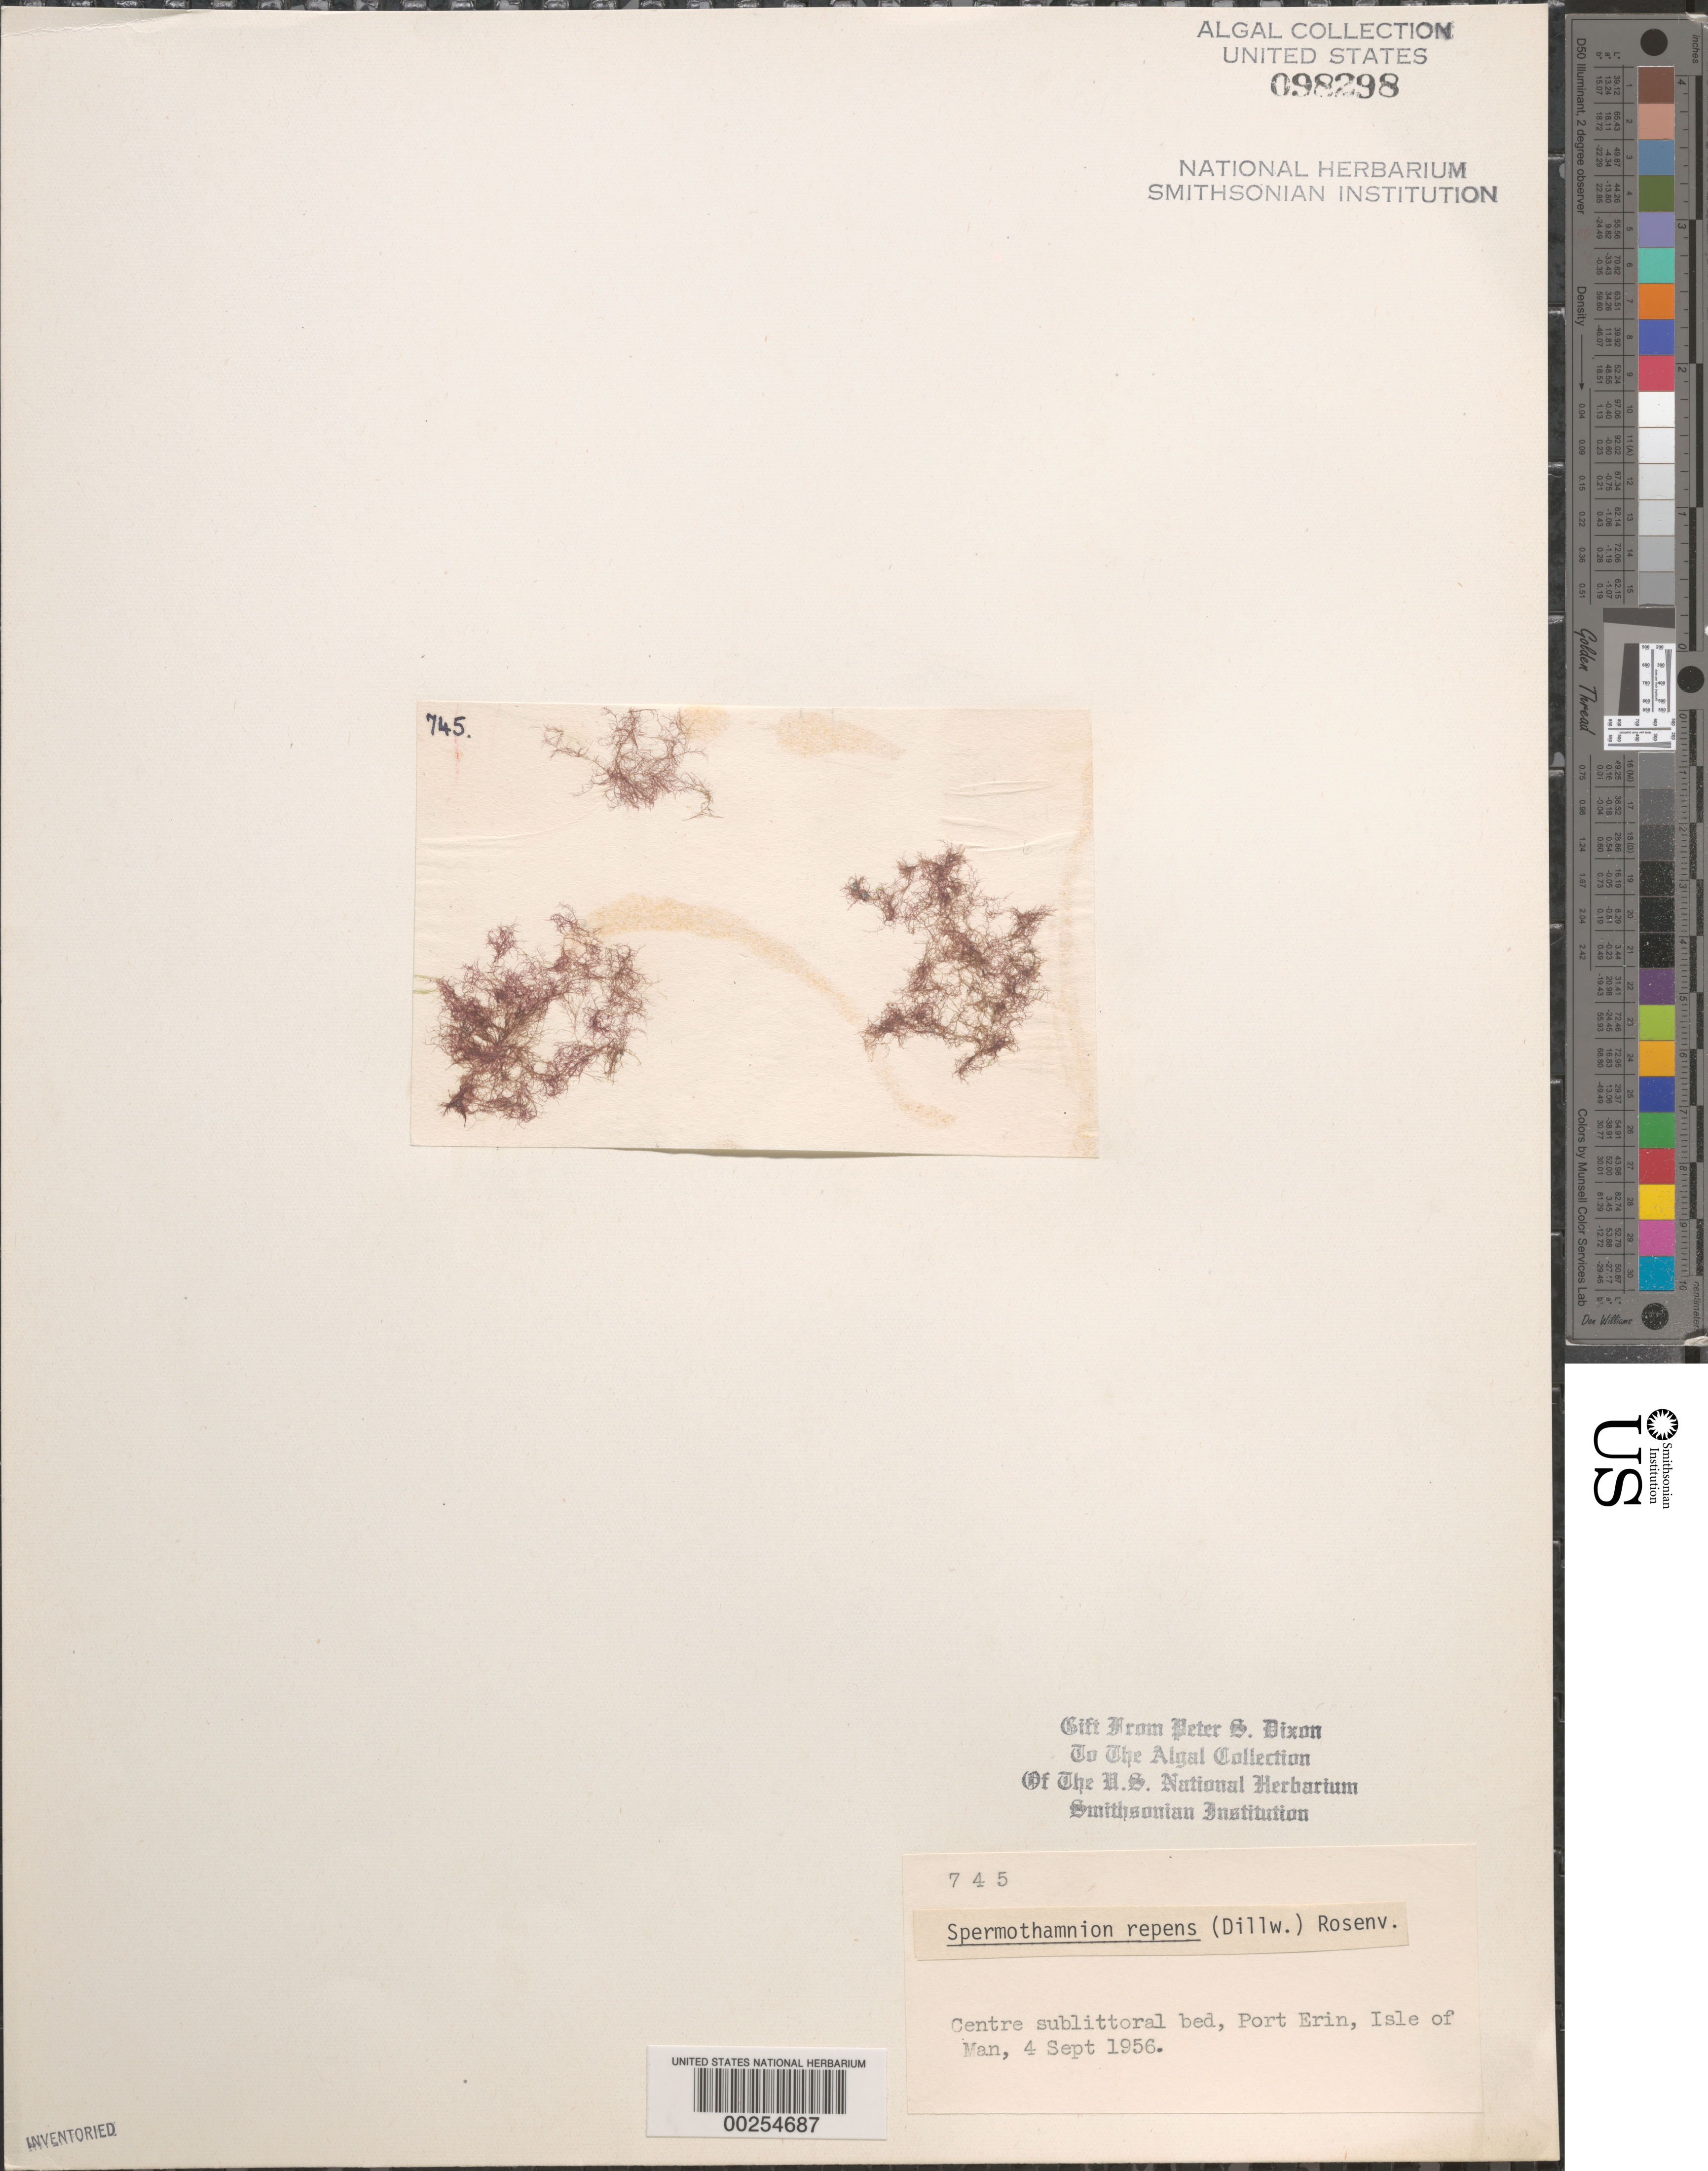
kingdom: Plantae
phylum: Rhodophyta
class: Florideophyceae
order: Ceramiales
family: Wrangeliaceae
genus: Spermothamnion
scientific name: Spermothamnion repens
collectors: P. S. Dixon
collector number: PSD 745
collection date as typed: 04 Sep 1956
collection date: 1956-09-04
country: United Kingdom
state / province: England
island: Isle of Man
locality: Port Erin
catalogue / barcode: US 98298